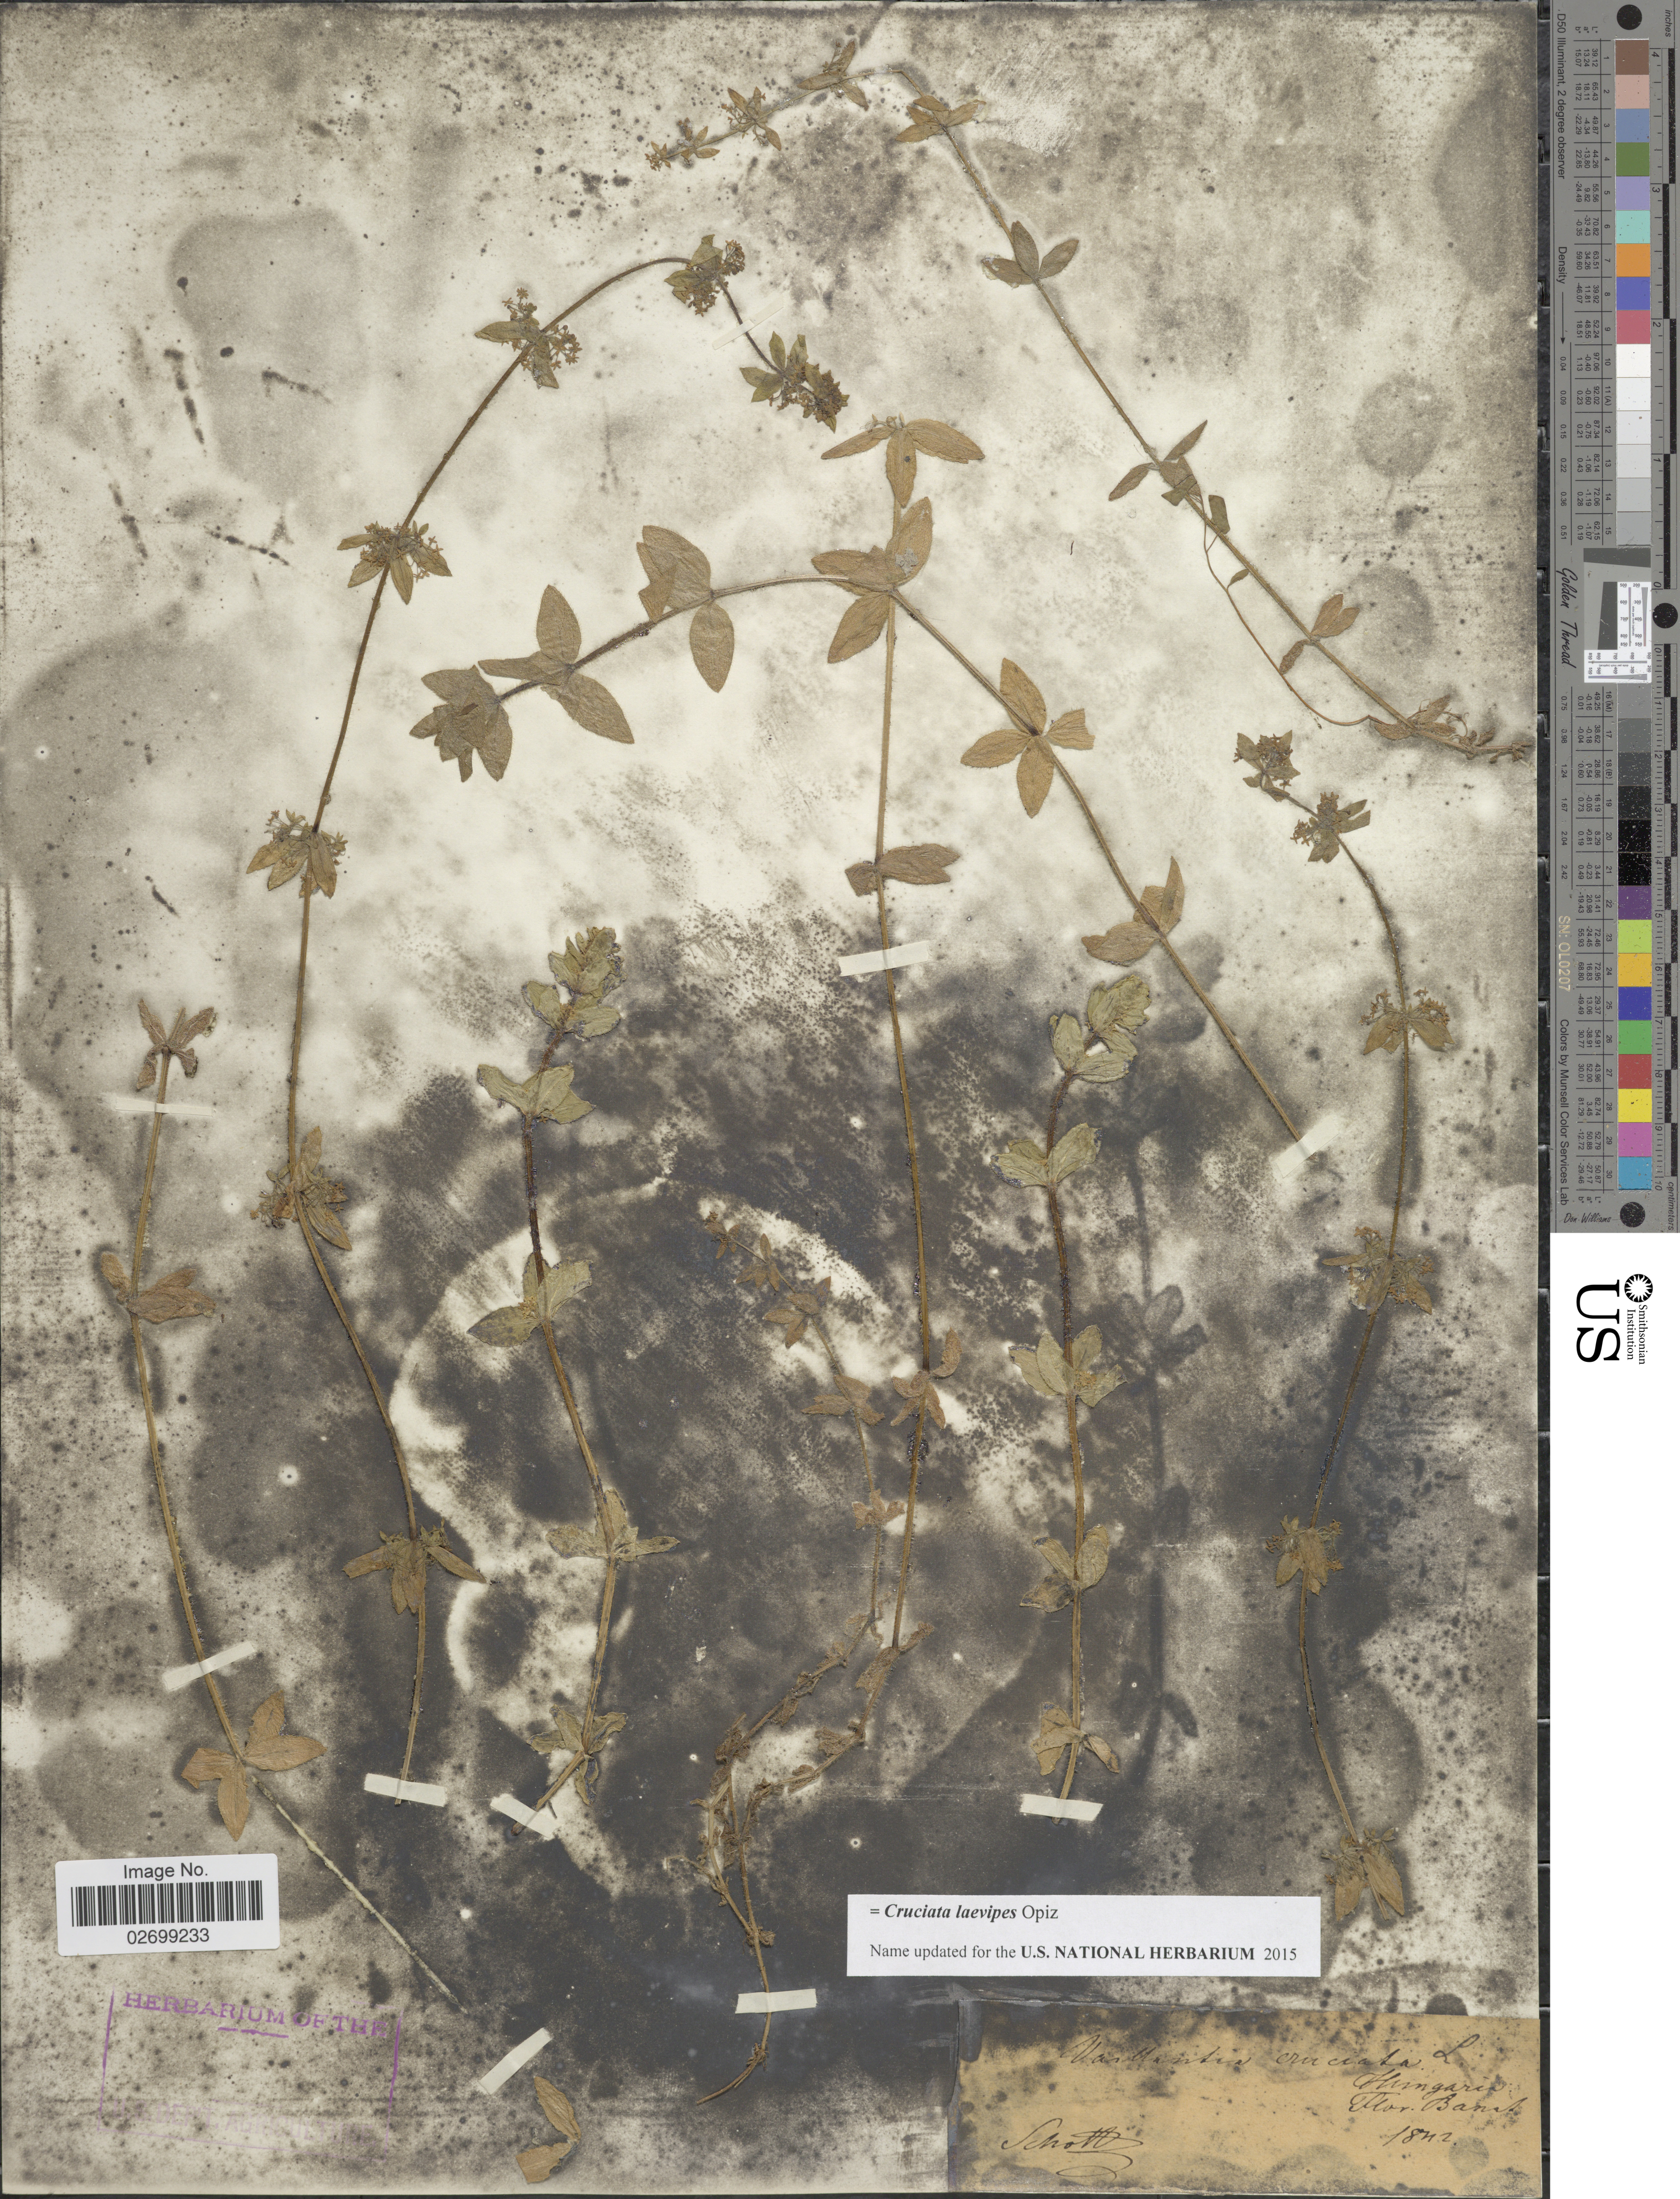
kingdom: Plantae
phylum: Tracheophyta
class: Magnoliopsida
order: Gentianales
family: Rubiaceae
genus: Cruciata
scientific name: Cruciata laevipes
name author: Opiz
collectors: Schott, --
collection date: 1842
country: Romania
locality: Hungaria, Flor. Banat